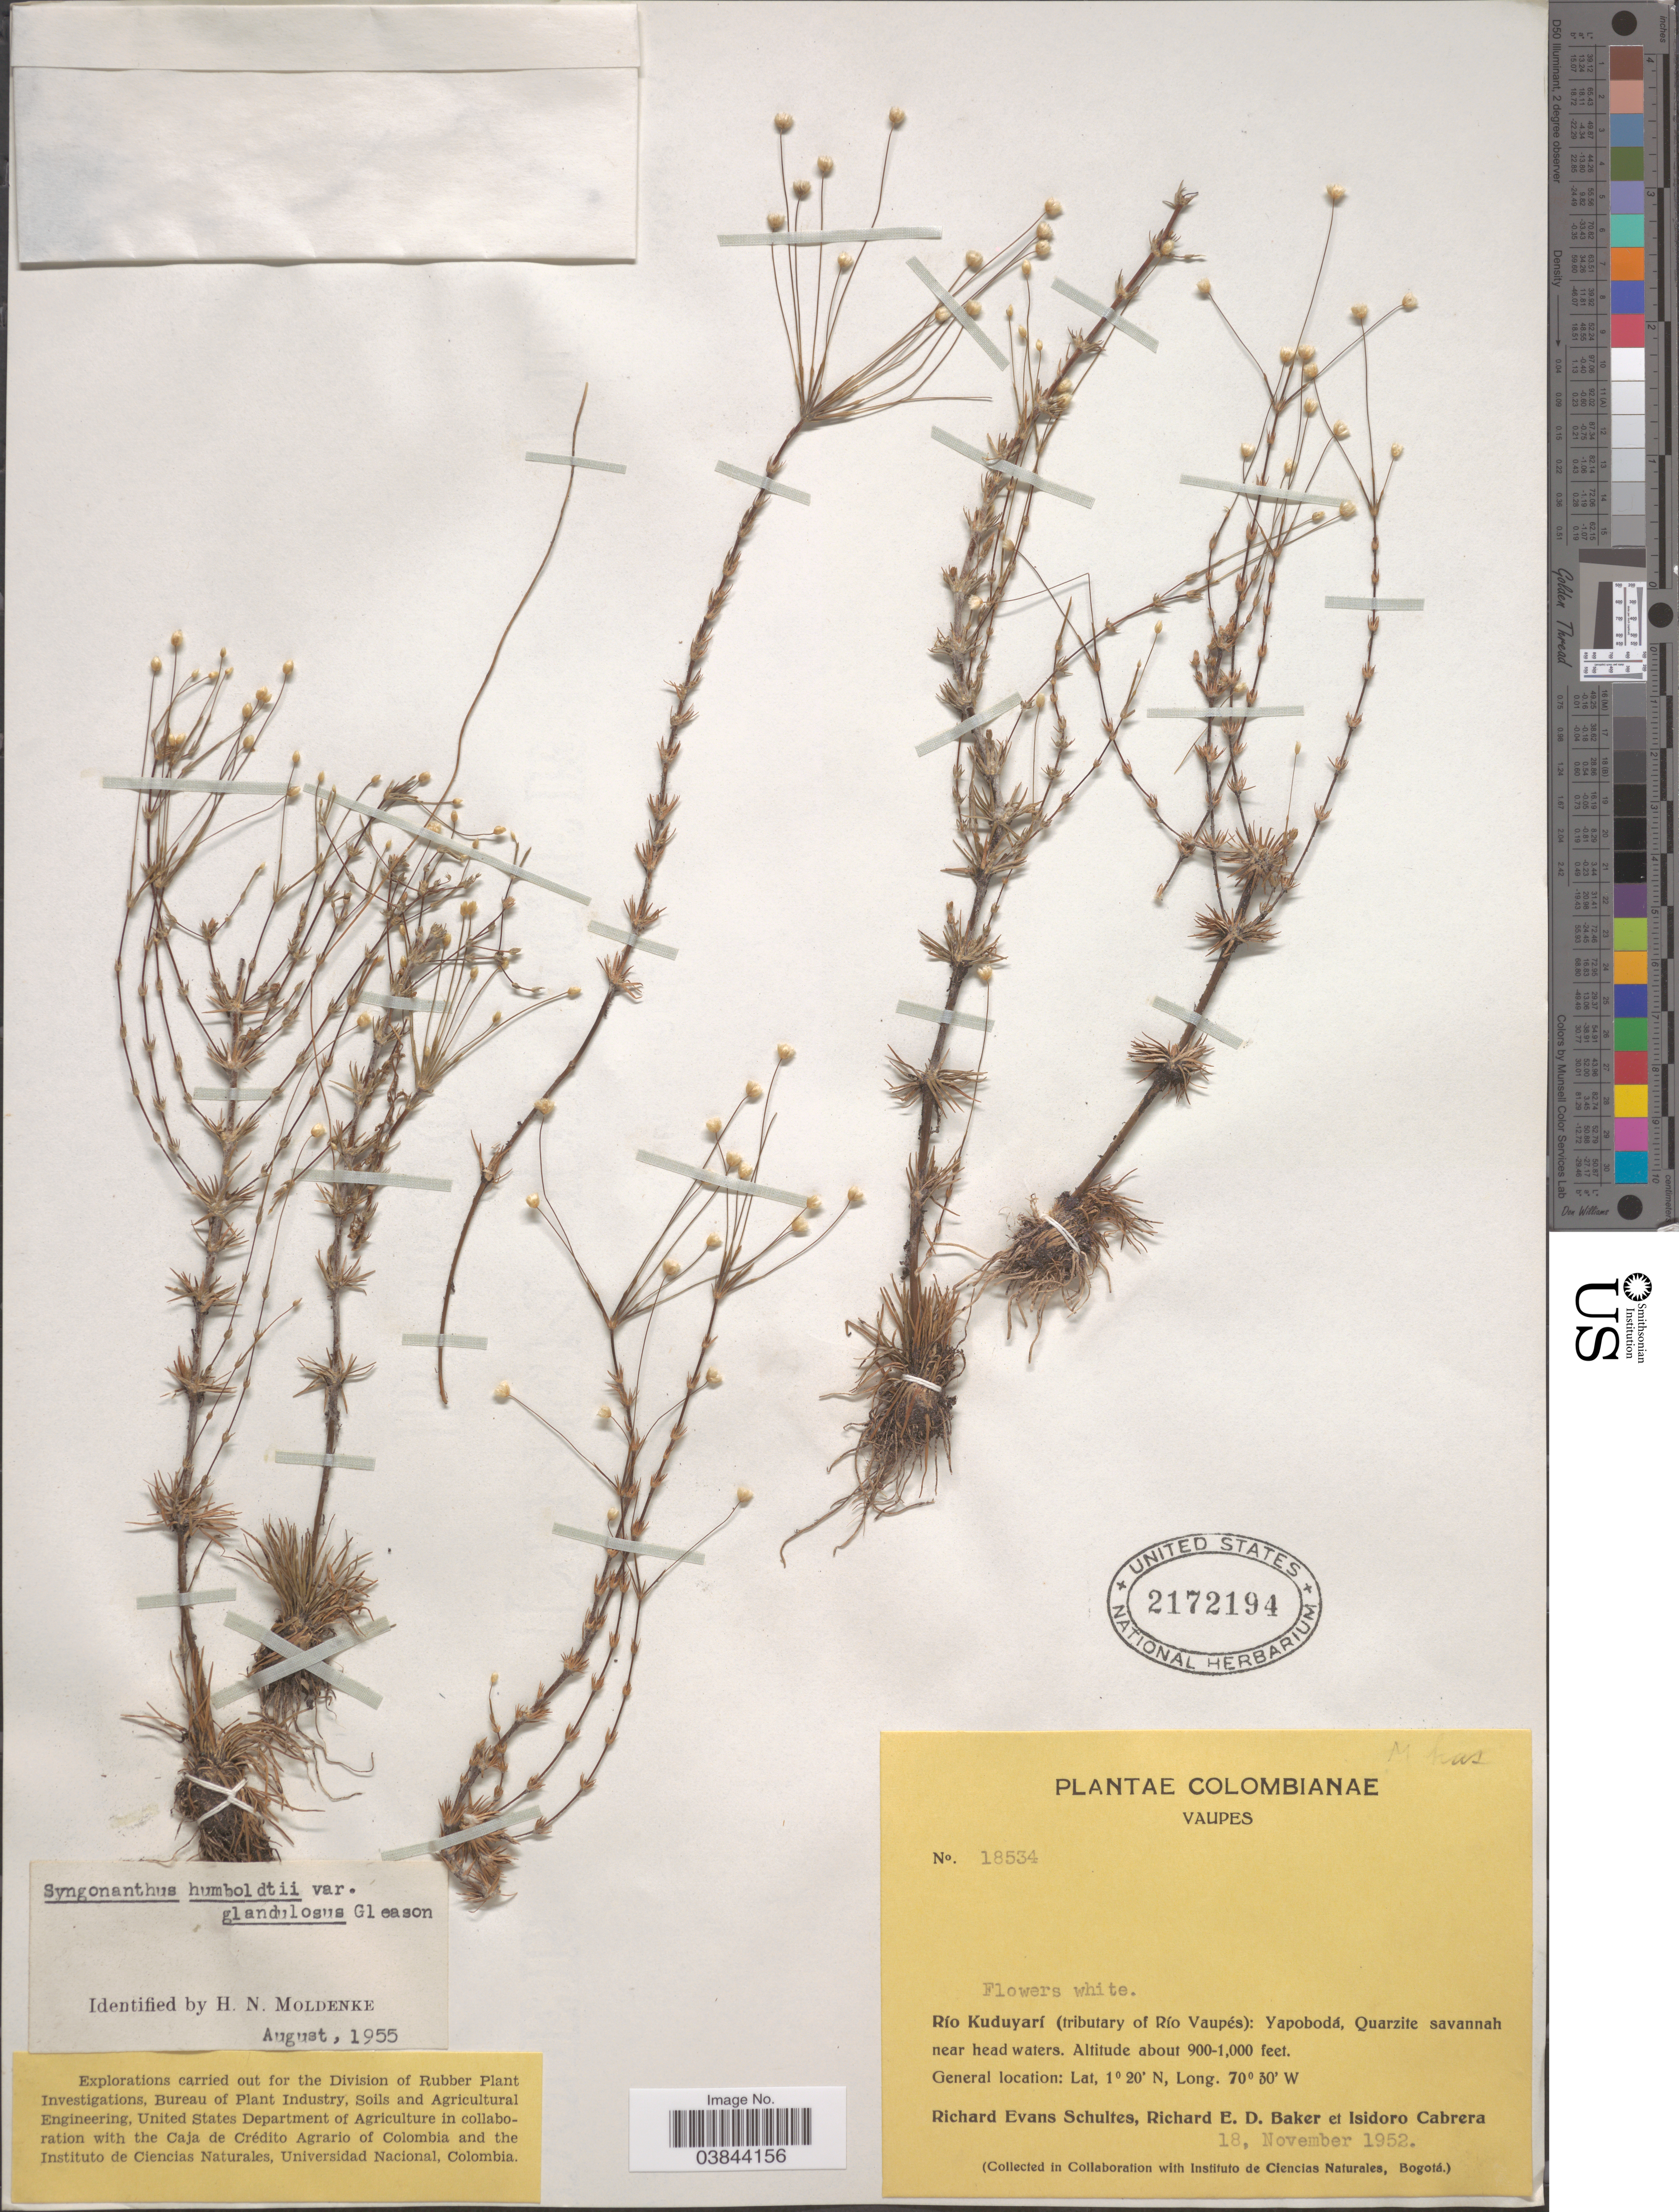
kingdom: Plantae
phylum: Tracheophyta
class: Liliopsida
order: Poales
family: Eriocaulaceae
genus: Syngonanthus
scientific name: Syngonanthus humboldtii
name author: (Kunth) Ruhland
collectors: R. E. Schultes, R. E. D. Baker & I. Cabrera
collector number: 18534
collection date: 1952-11-18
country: Colombia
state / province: Vaupés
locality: Río Kuduyarí (tributary of Río Vaupés): Yapobodá, Quarzite savannah near head waters.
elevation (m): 274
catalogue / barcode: US 2172194